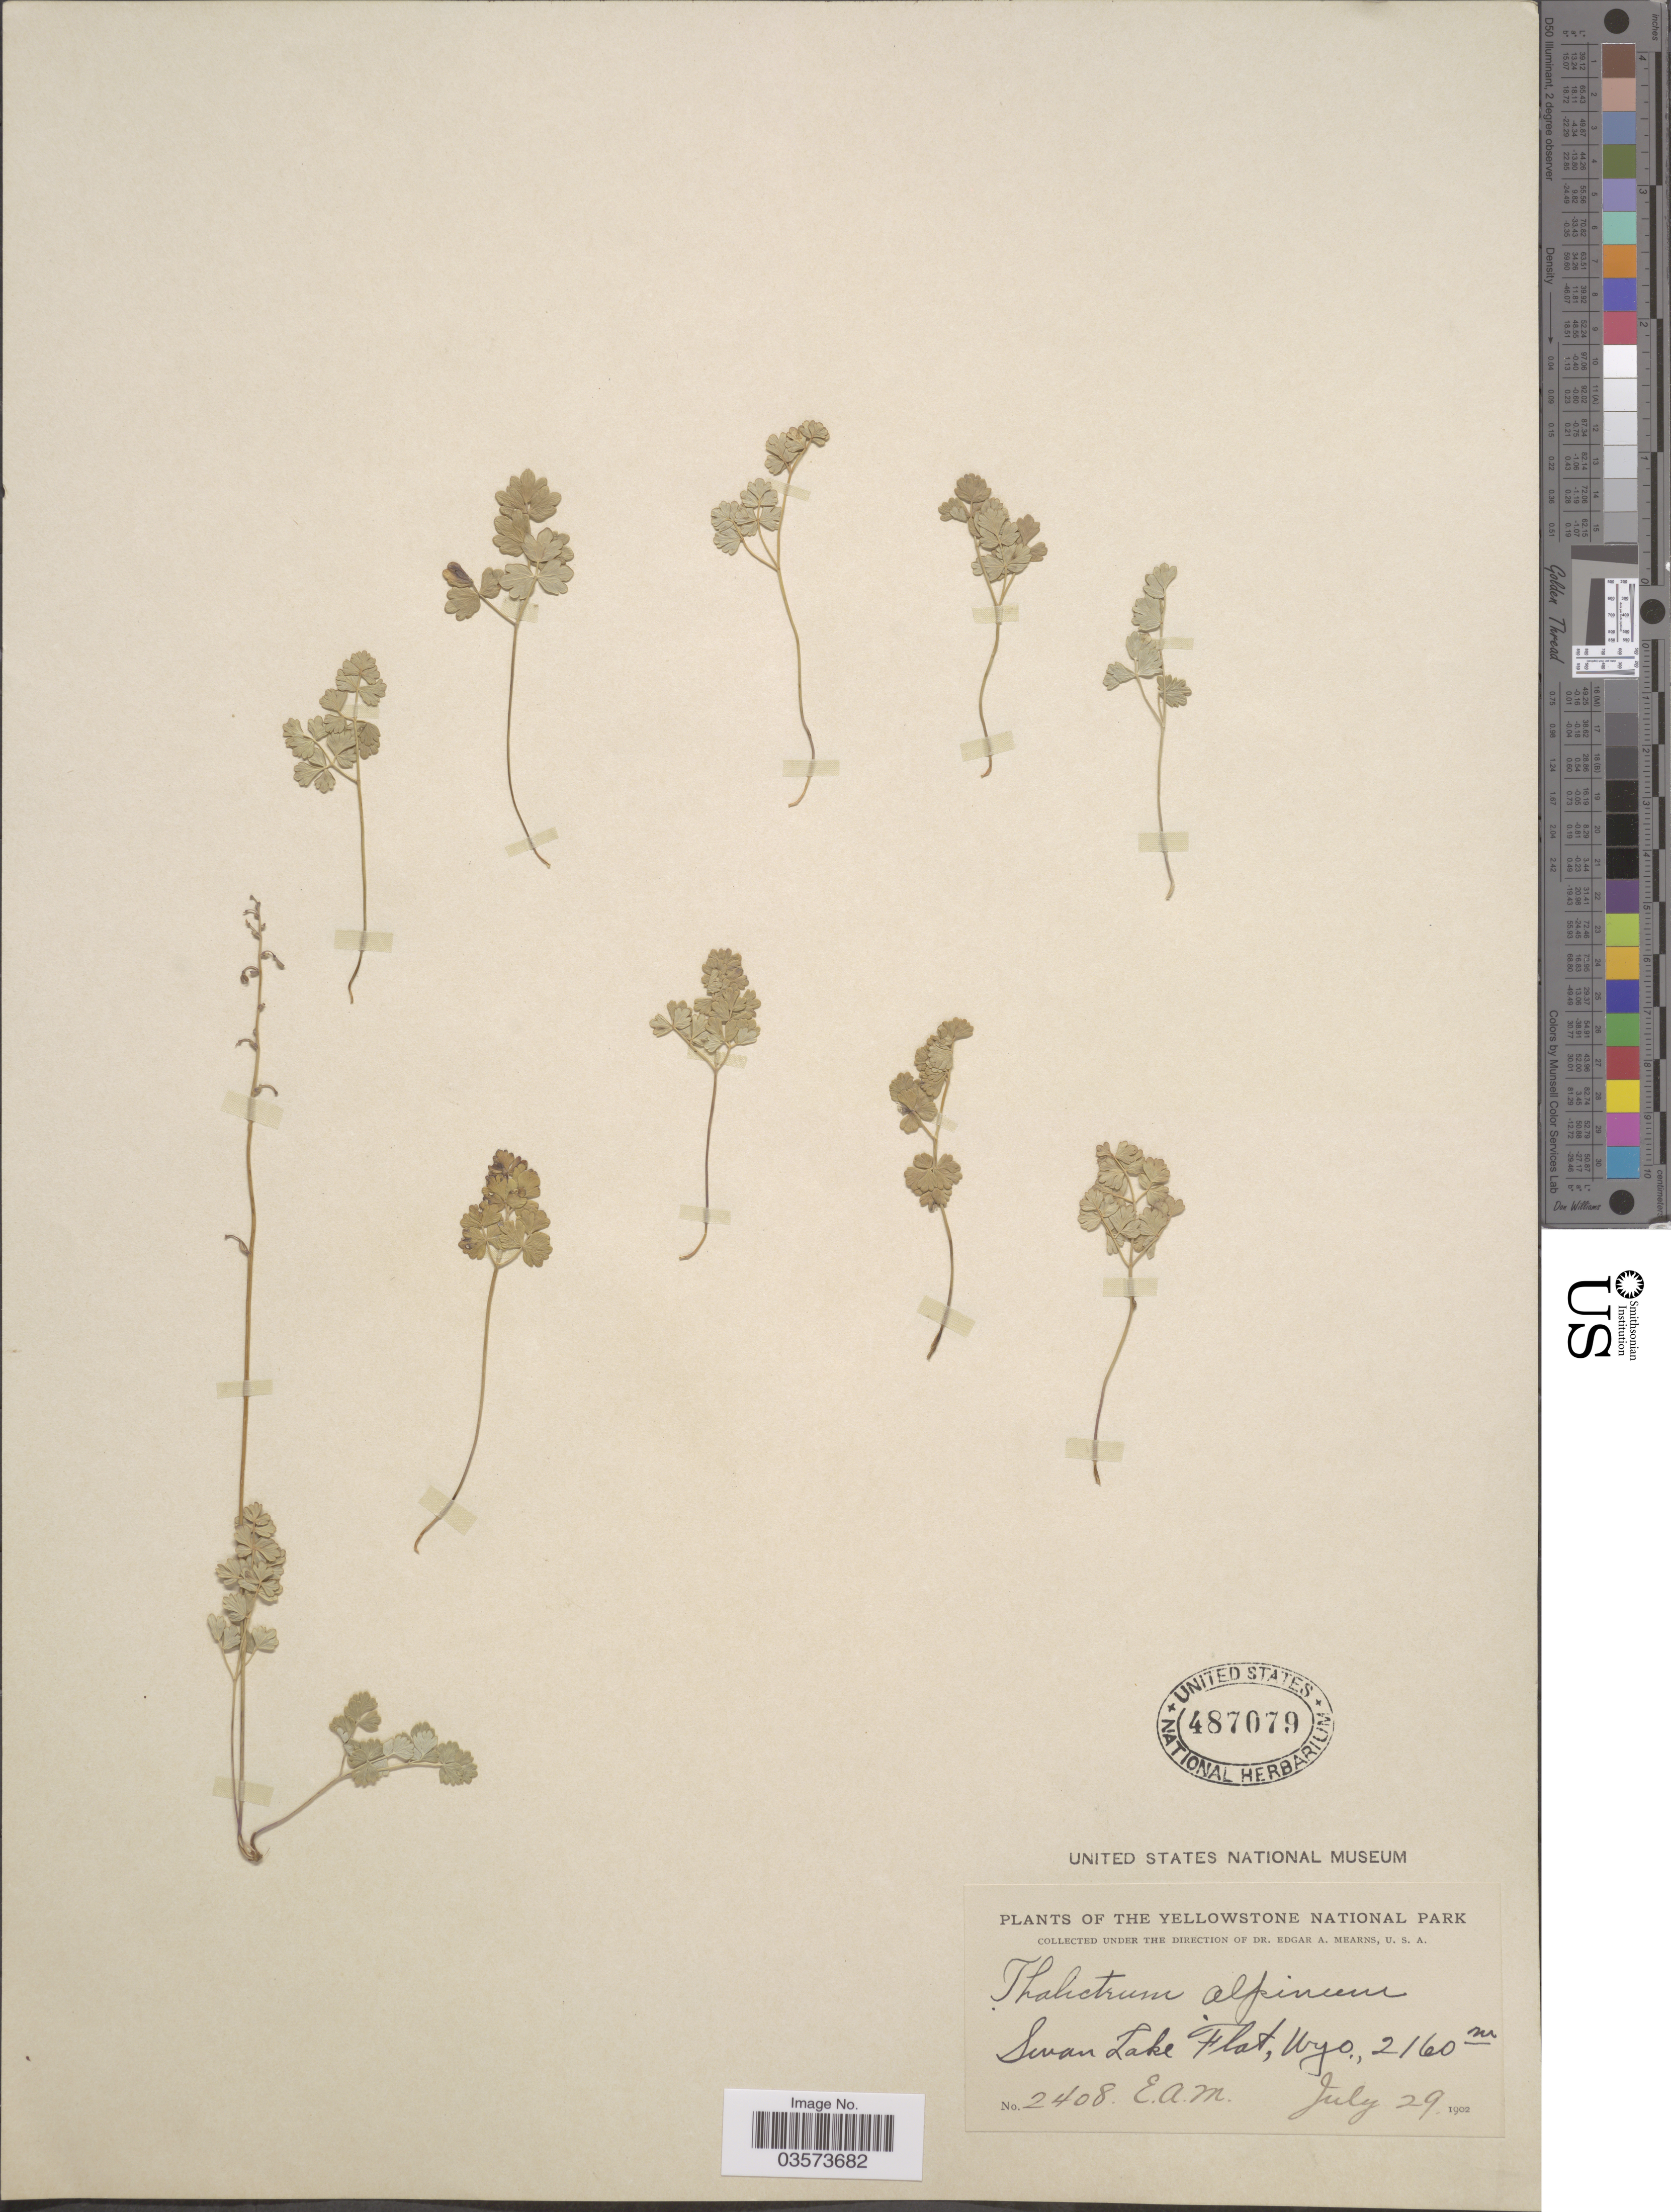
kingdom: Plantae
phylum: Tracheophyta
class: Magnoliopsida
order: Ranunculales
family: Ranunculaceae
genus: Thalictrum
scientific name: Thalictrum alpinum var. hebetum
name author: B. Boivin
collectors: E. A. Mearns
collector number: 2408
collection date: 1902-07-29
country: United States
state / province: Wyoming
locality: The Yellowstone National Park. Swan Lake Flat.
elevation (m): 2160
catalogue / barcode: US 487079